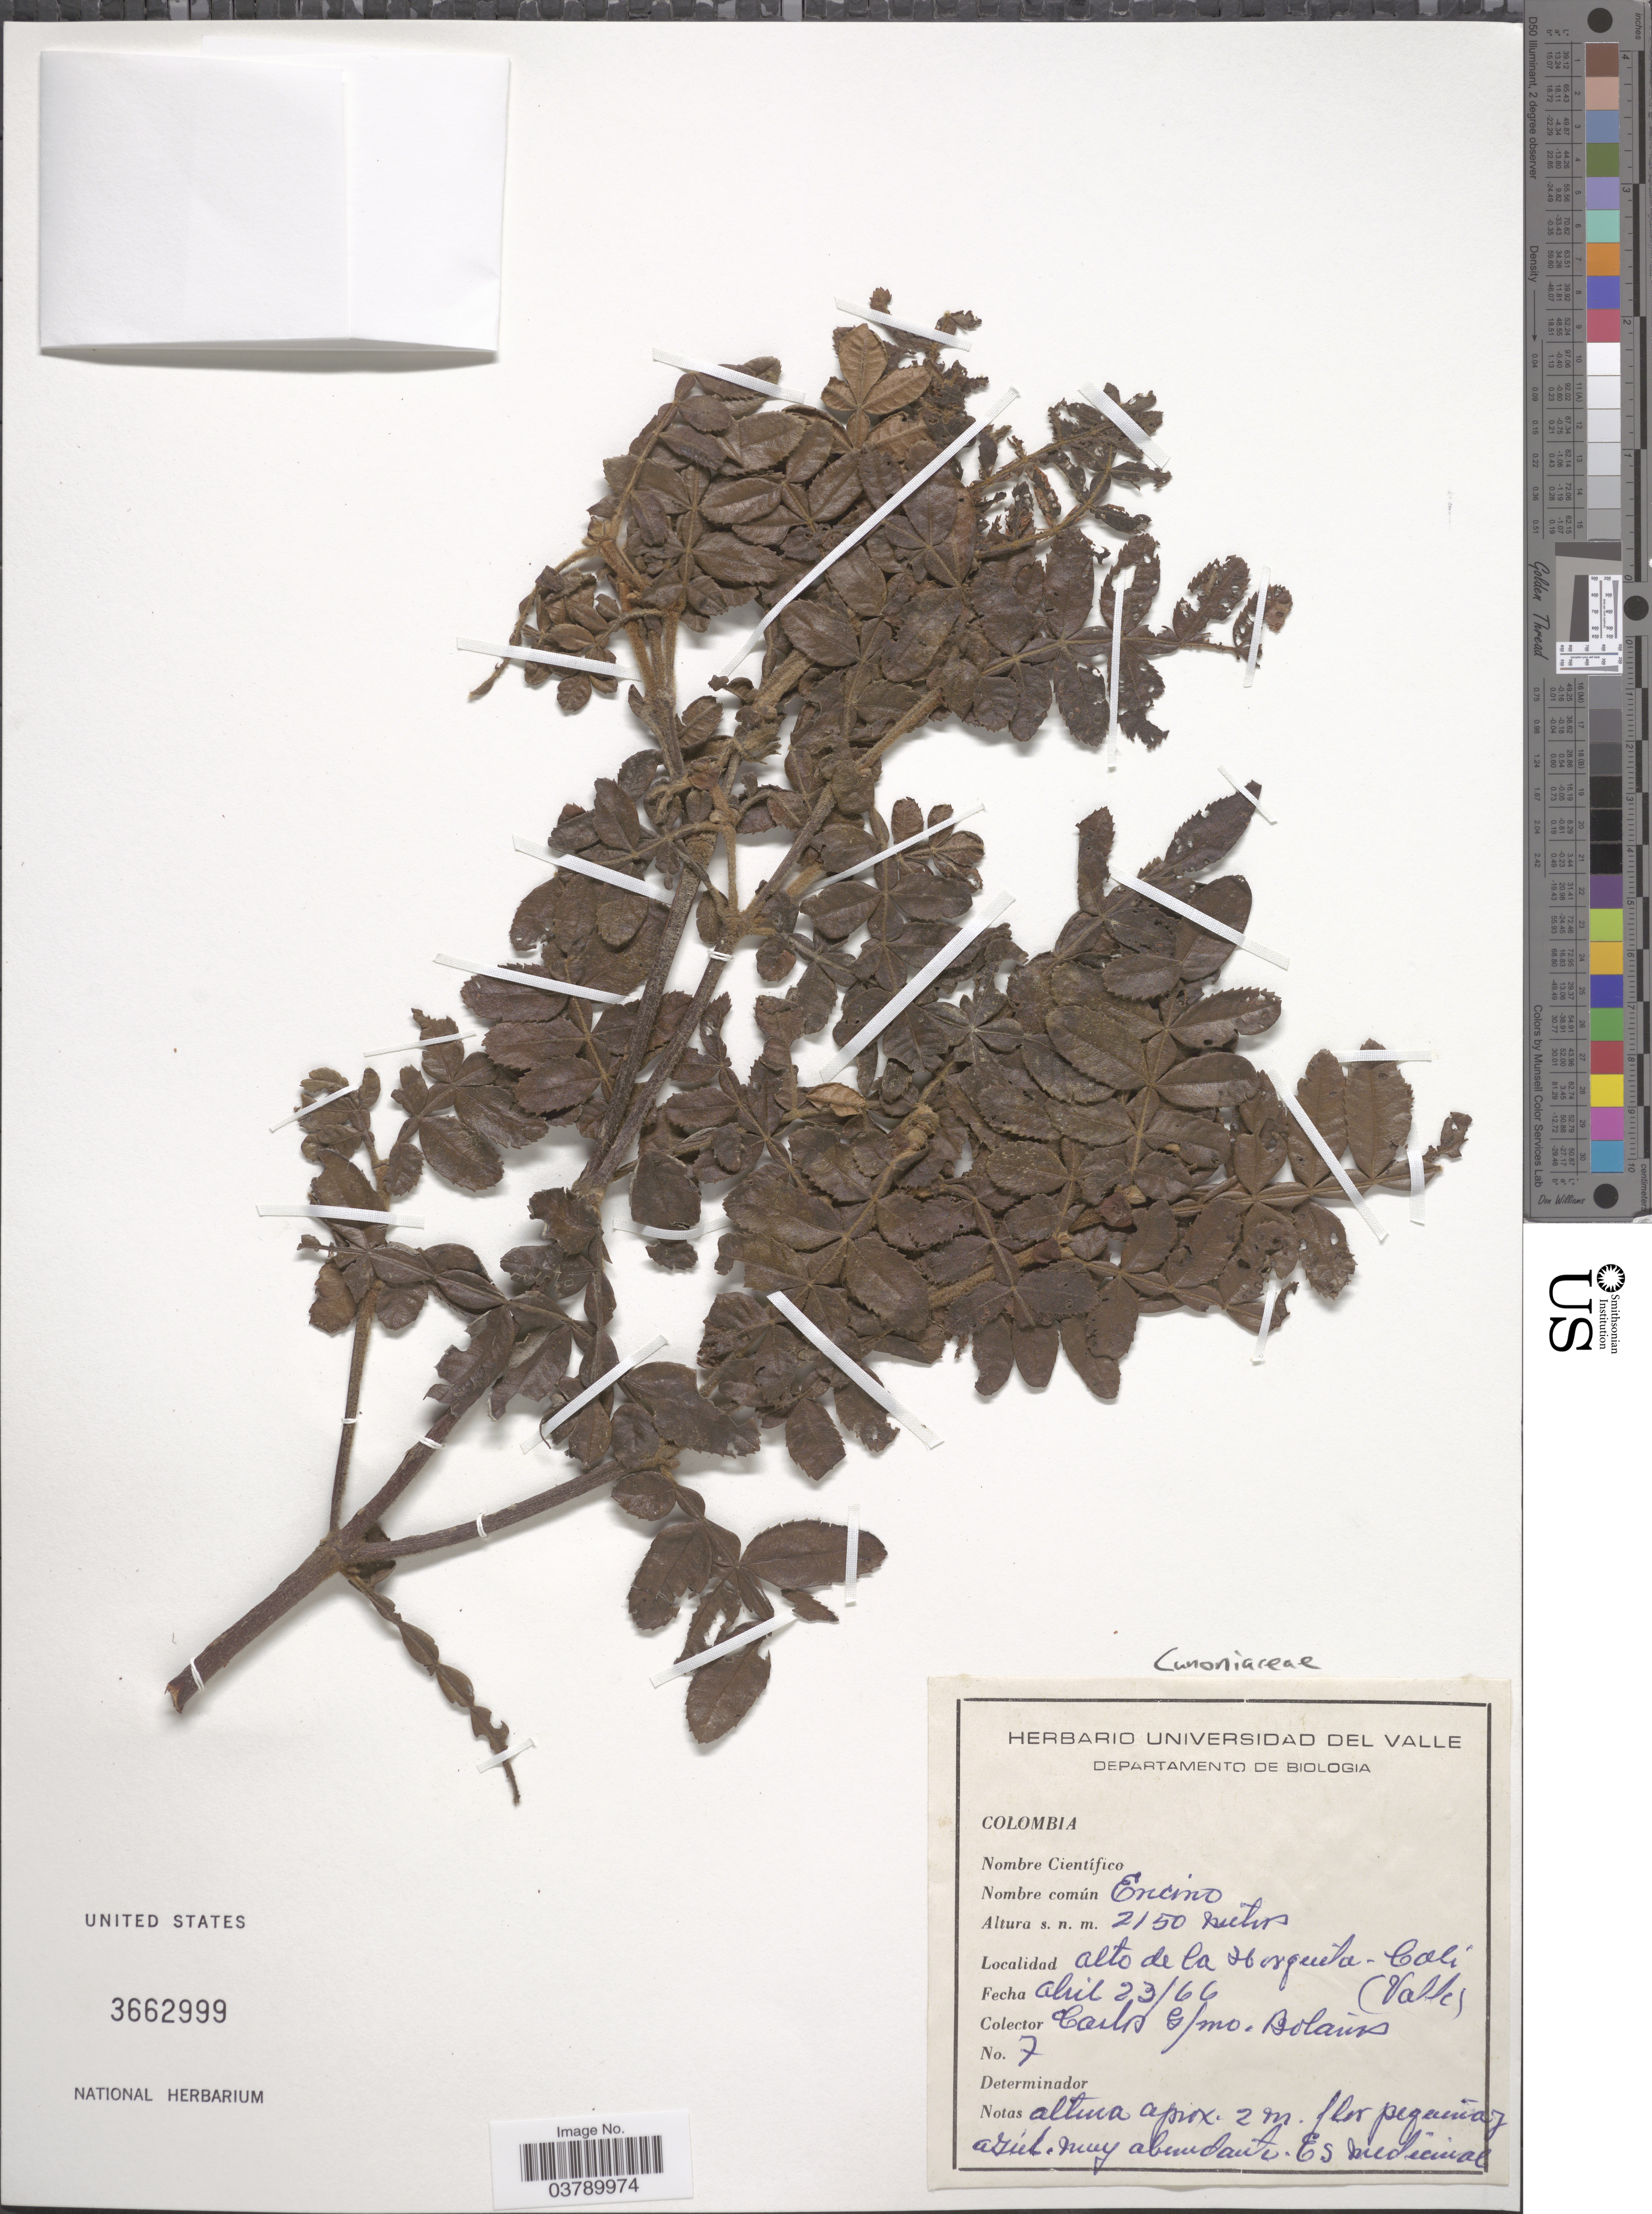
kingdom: Plantae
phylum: Tracheophyta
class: Magnoliopsida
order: Oxalidales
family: Cunoniaceae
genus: Weinmannia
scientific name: Weinmannia sp.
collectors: C. Bolains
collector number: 7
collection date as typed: Transcribed d/m/y: 23/4/66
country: Colombia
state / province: Valle del Cauca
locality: Alto de la Horqueta-Cali (Valle).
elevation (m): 2150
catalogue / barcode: US 3662999